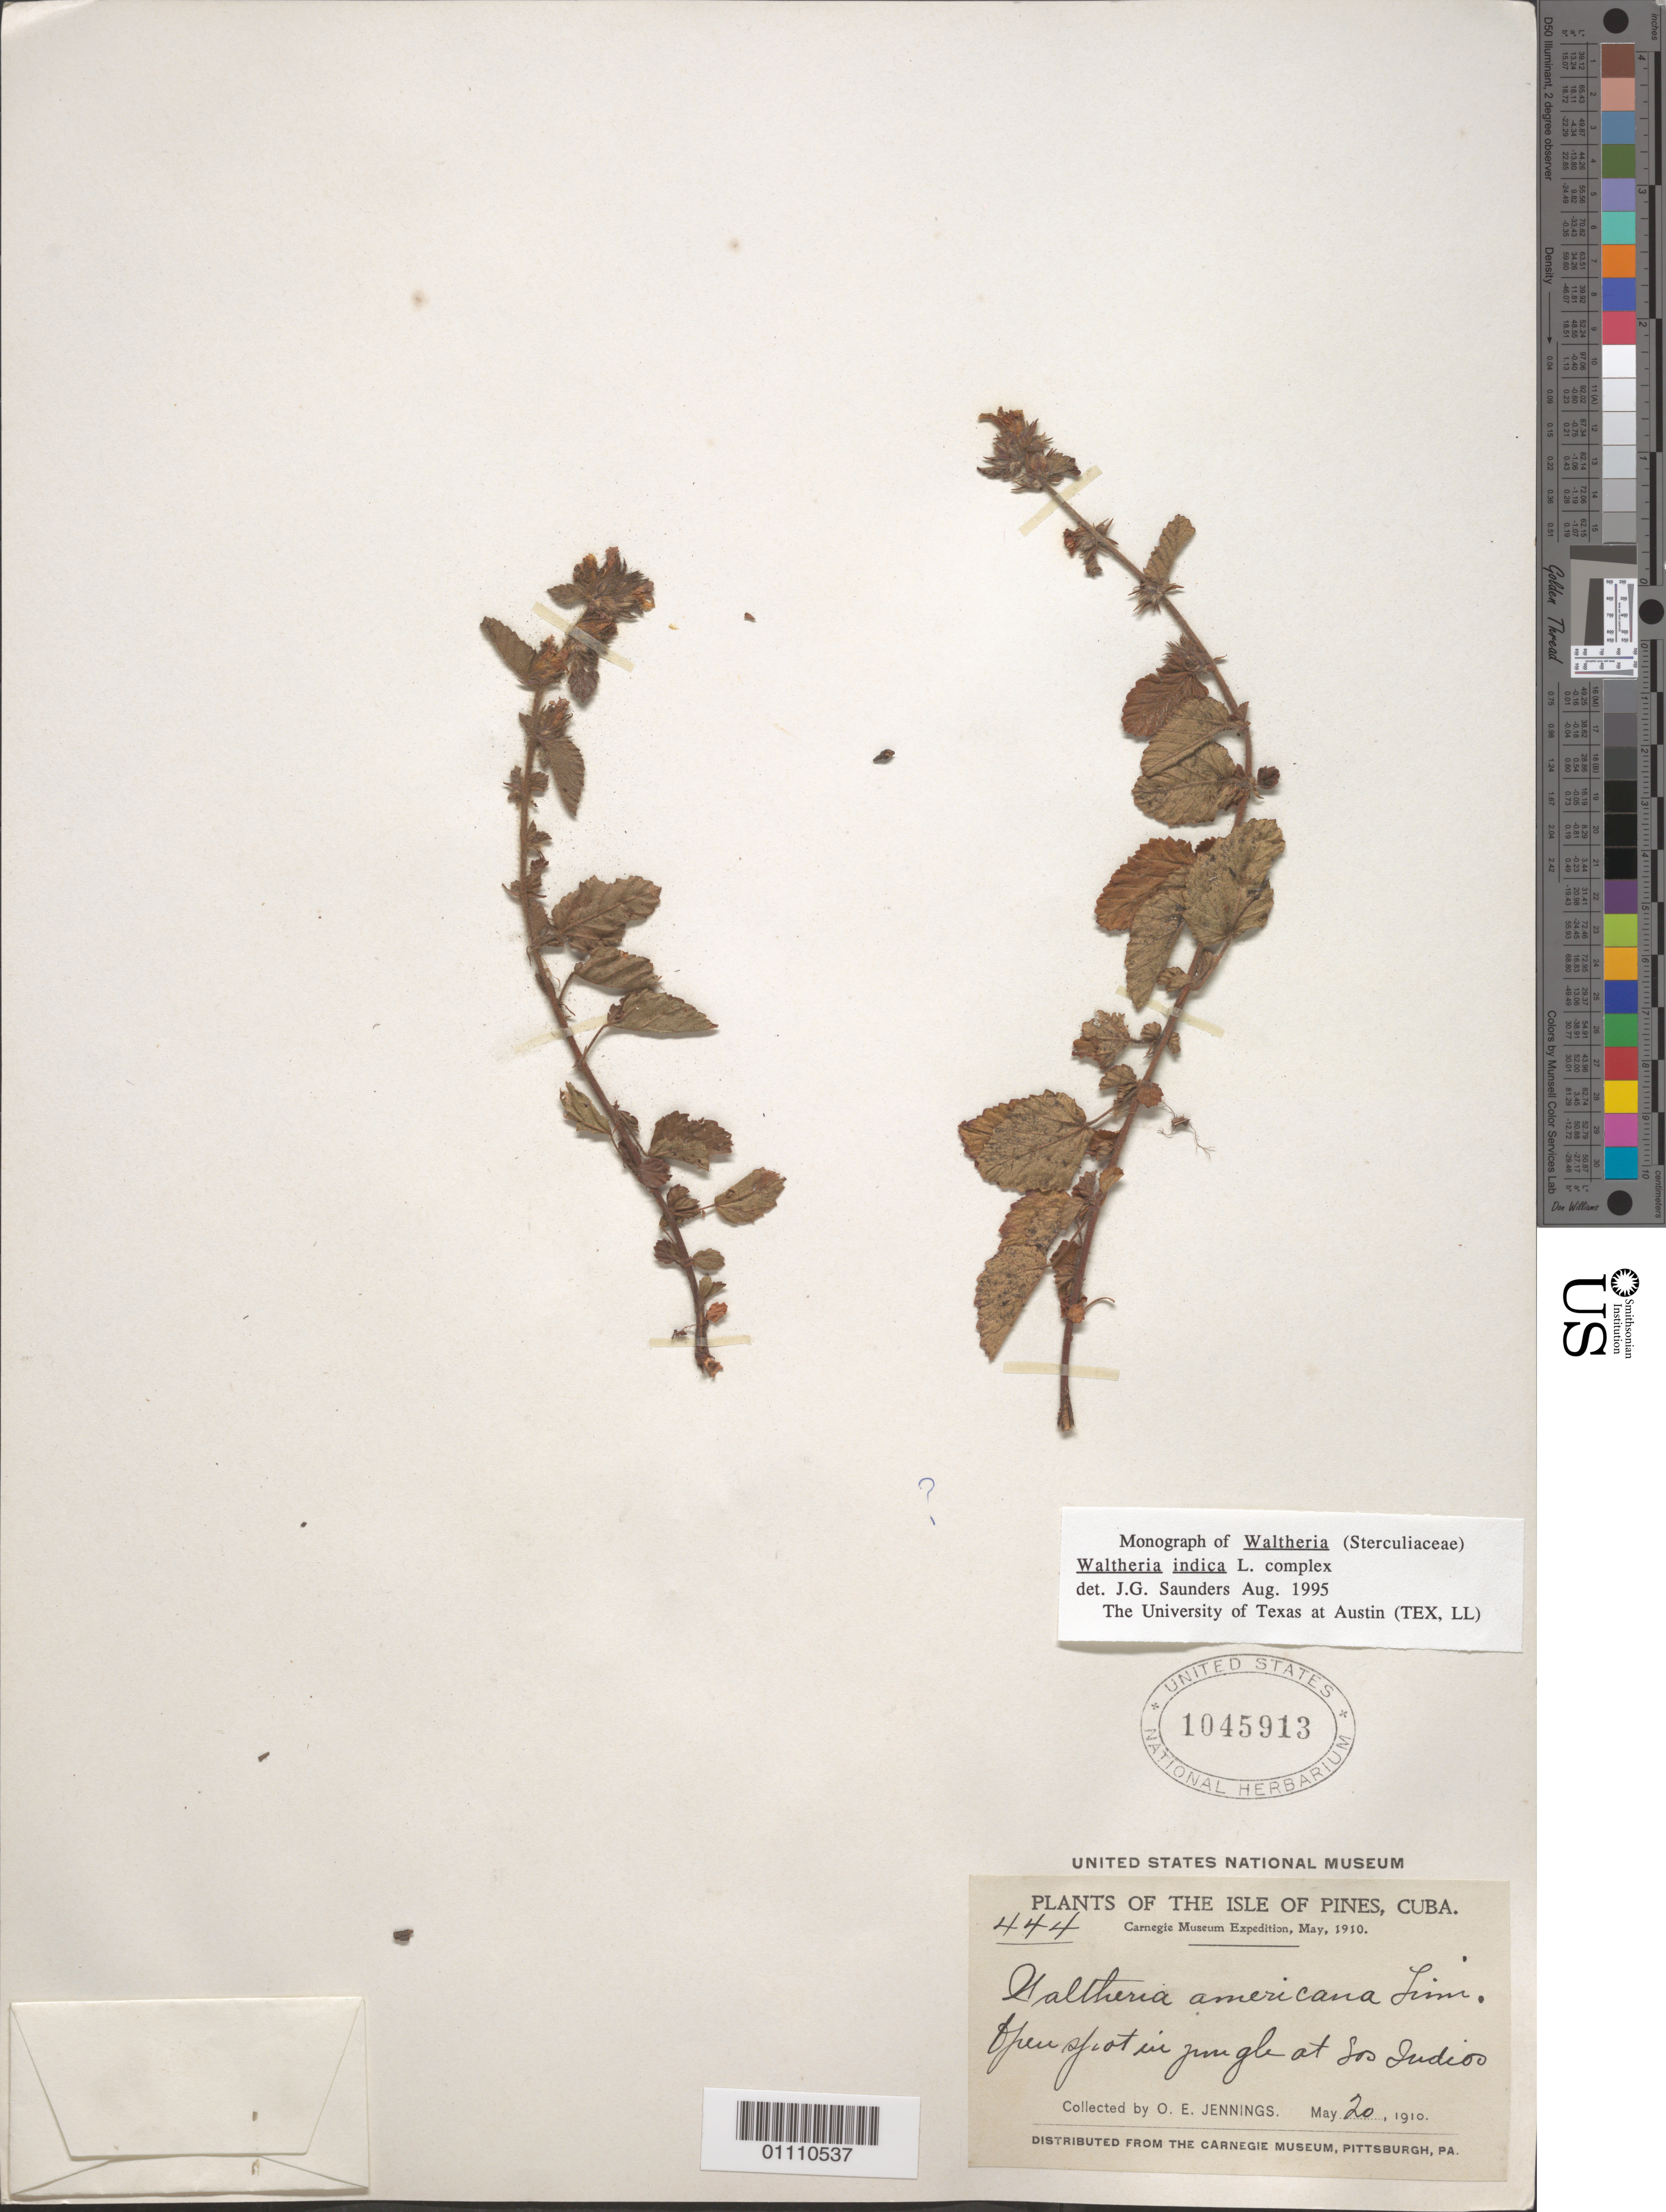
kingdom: Plantae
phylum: Tracheophyta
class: Magnoliopsida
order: Malvales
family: Malvaceae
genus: Waltheria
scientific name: Waltheria indica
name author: L.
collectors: O. E. Jennings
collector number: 444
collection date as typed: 20 May 1910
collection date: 1910-05-20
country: Cuba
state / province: Isla de La Juventud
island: Isla de la Juventud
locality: Open spot in jungle at Los Judios, Isle of Pines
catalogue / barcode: US 1045913